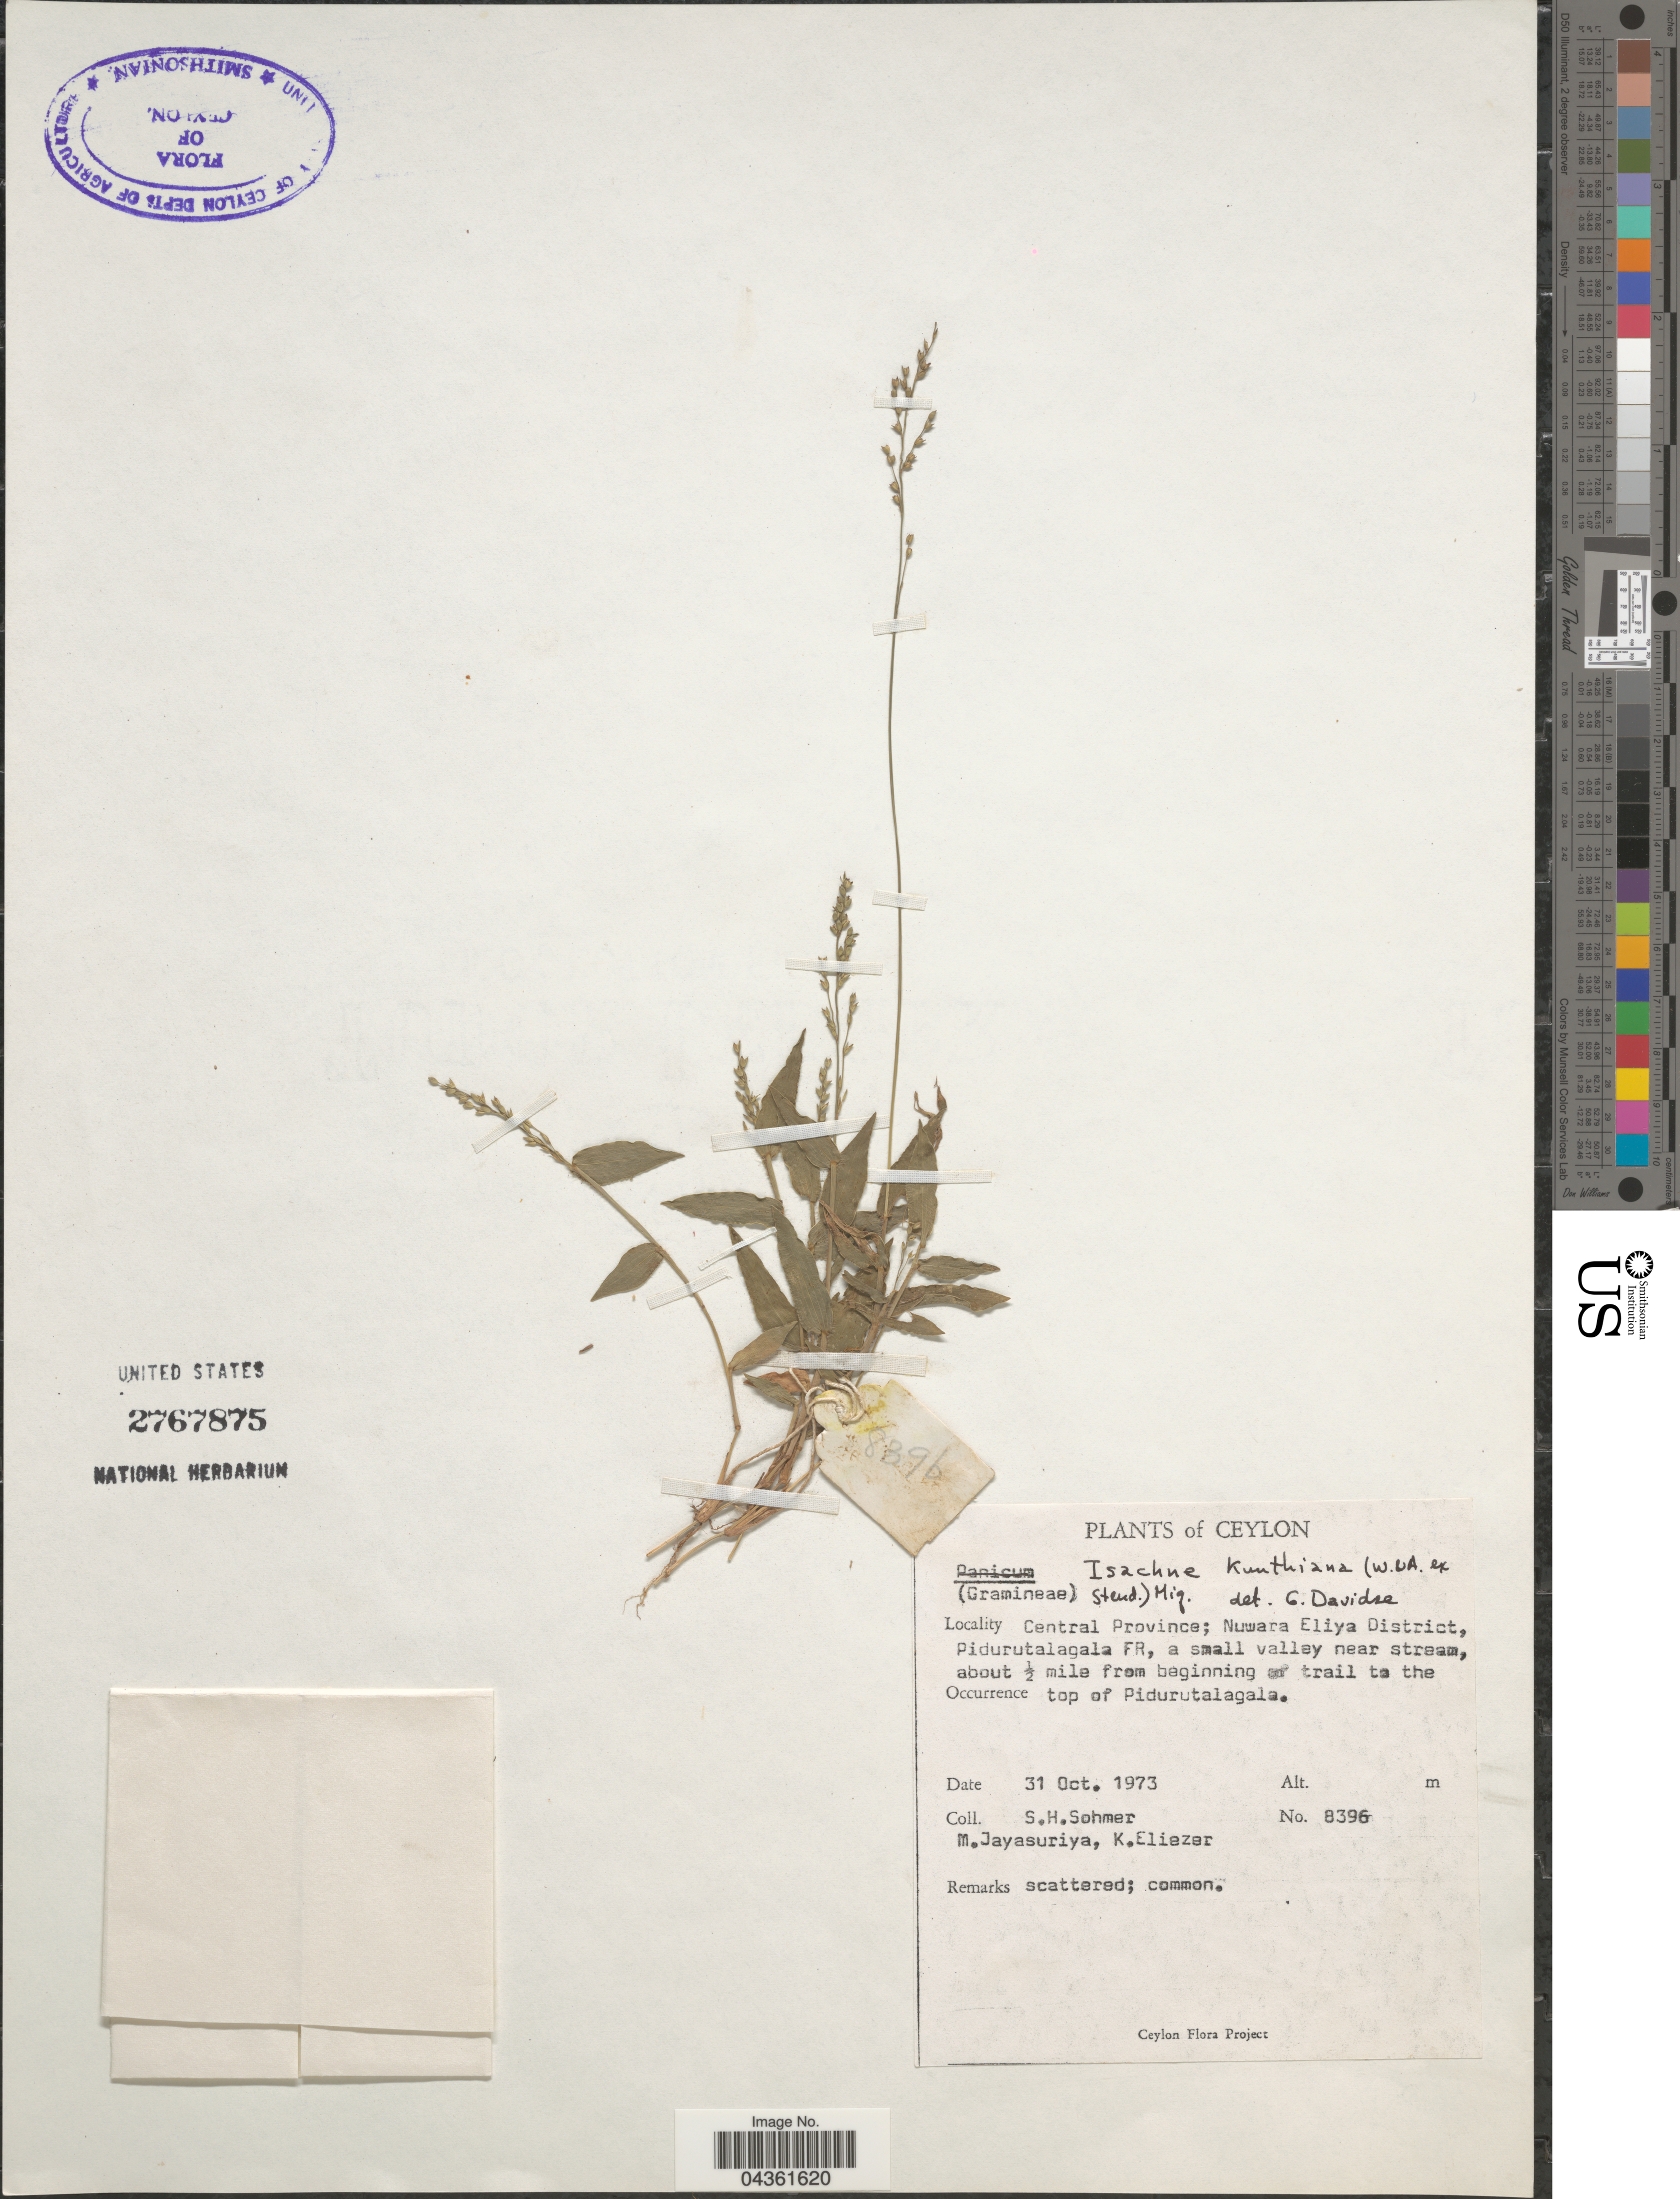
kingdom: Plantae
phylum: Tracheophyta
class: Liliopsida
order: Poales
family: Poaceae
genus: Isachne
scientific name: Isachne kunthiana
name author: (Wight & Arn. ex Steud.) Miq.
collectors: S. H. Sohmer, M. Jayasuriya & K. Eliezer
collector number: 8396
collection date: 1973-10-31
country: Sri Lanka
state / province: Central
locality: Ceylon. Nuwara Eliya District, Pidurutalagala FR, a small valley near stream, about ½ mile from beginning on trail to the top of Pidurutalagala.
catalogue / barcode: US 2767875